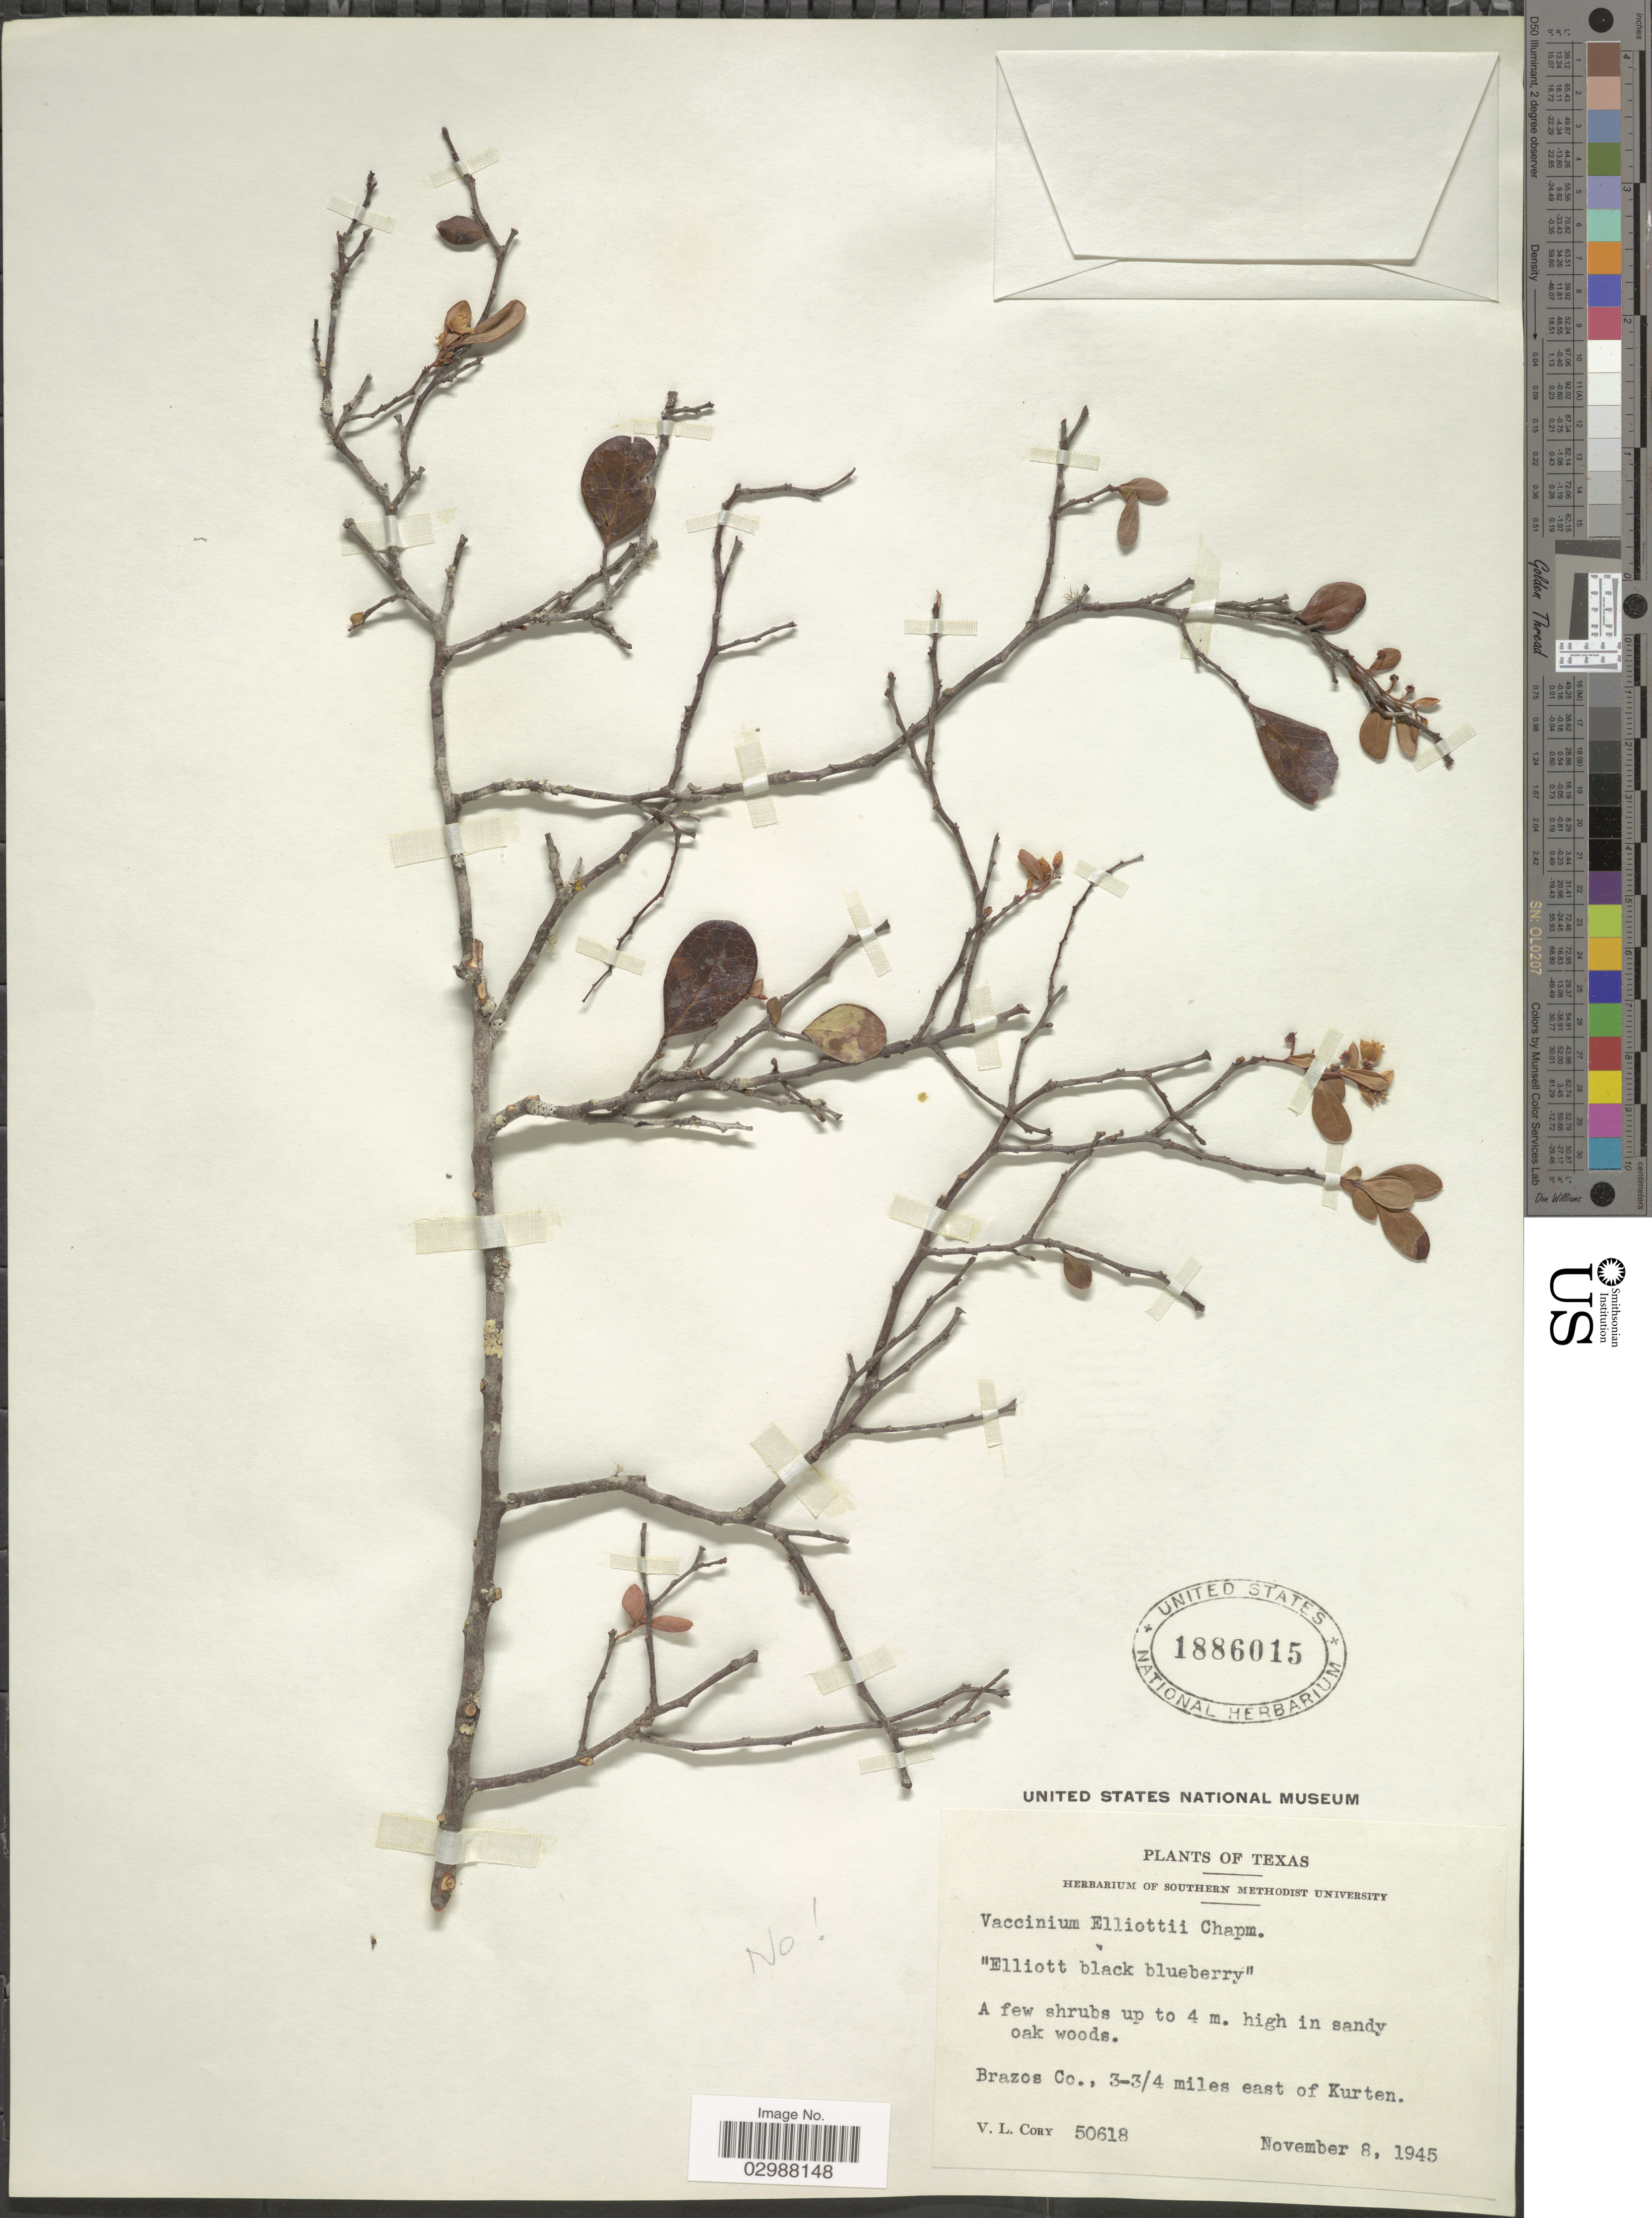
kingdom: Plantae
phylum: Tracheophyta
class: Magnoliopsida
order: Ericales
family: Ericaceae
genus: Vaccinium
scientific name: Vaccinium elliottii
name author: Chapm.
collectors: V. Cory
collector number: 50618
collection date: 1945-11-08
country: United States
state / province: Texas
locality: Brazos Co., 3-3/4 miles east of Kurten.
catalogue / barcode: US 1886015